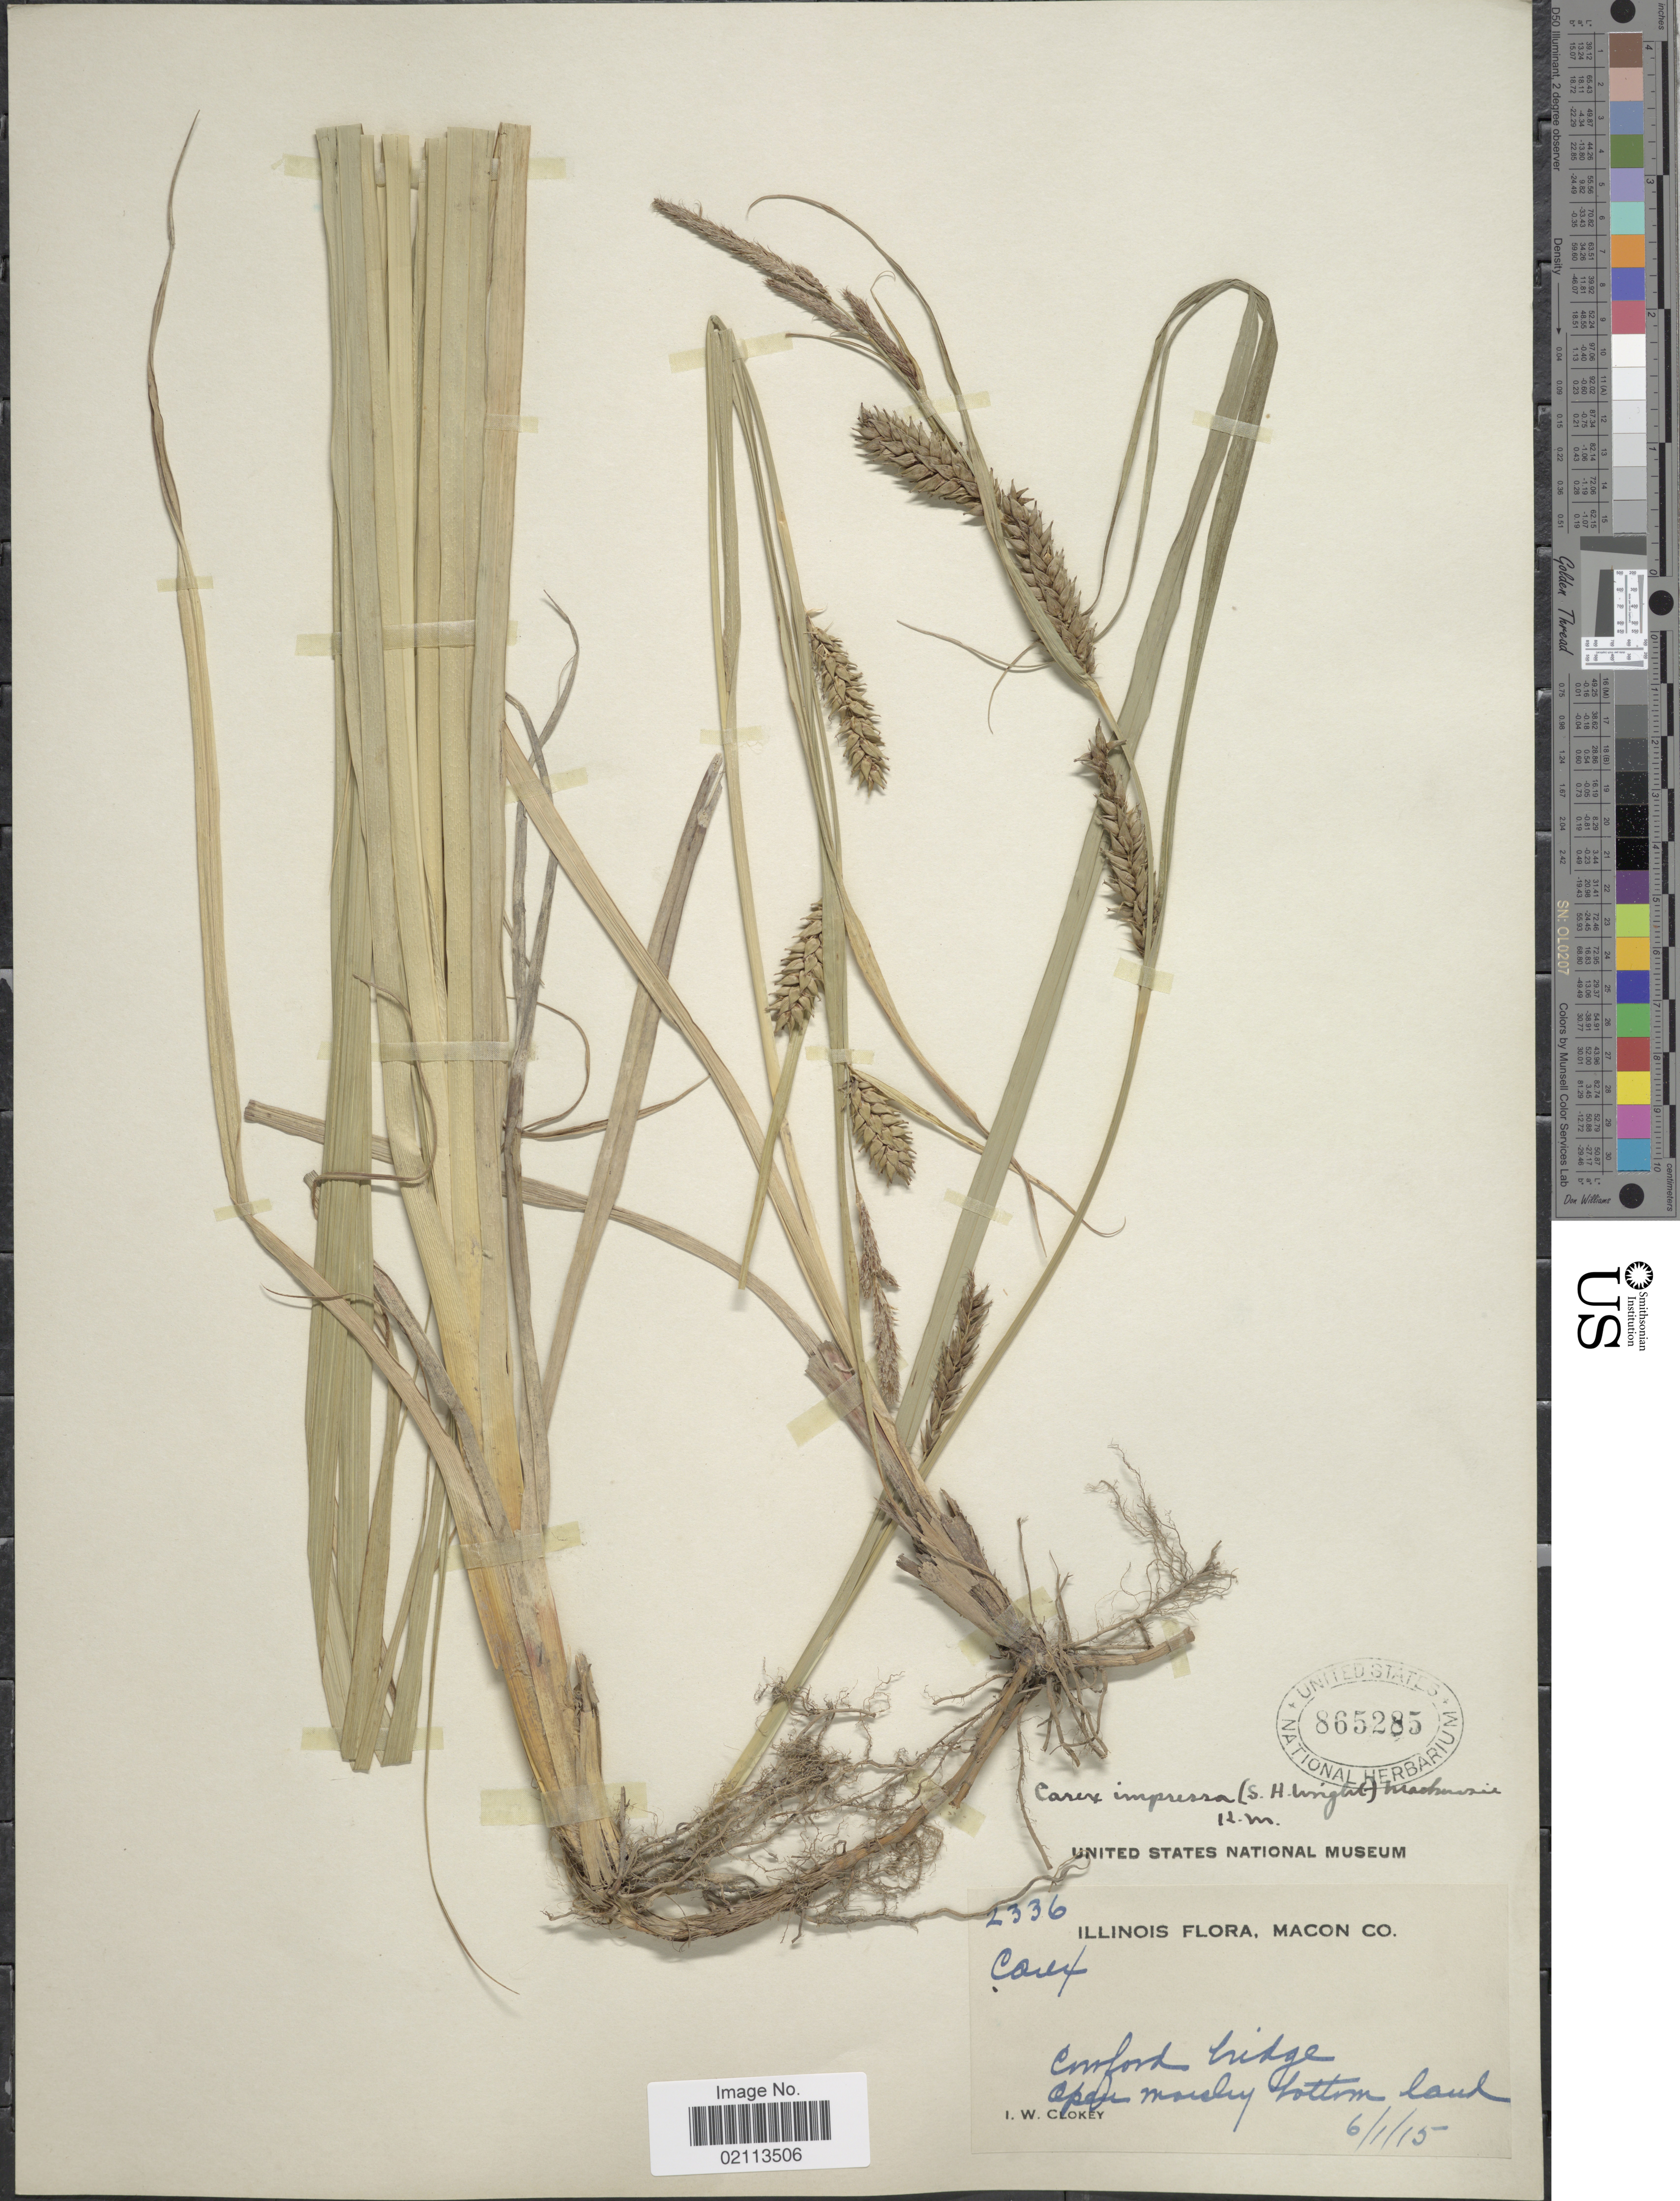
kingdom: Plantae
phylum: Tracheophyta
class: Liliopsida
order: Poales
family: Cyperaceae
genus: Carex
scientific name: Carex hyalinolepis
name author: Steud.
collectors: I. W. Clokey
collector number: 2336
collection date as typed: Transcribed d/m/y: 1/6/15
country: United States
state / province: Illinois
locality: Macon Co, Cowford bridge, Open marshy bottom land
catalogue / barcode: US 865285